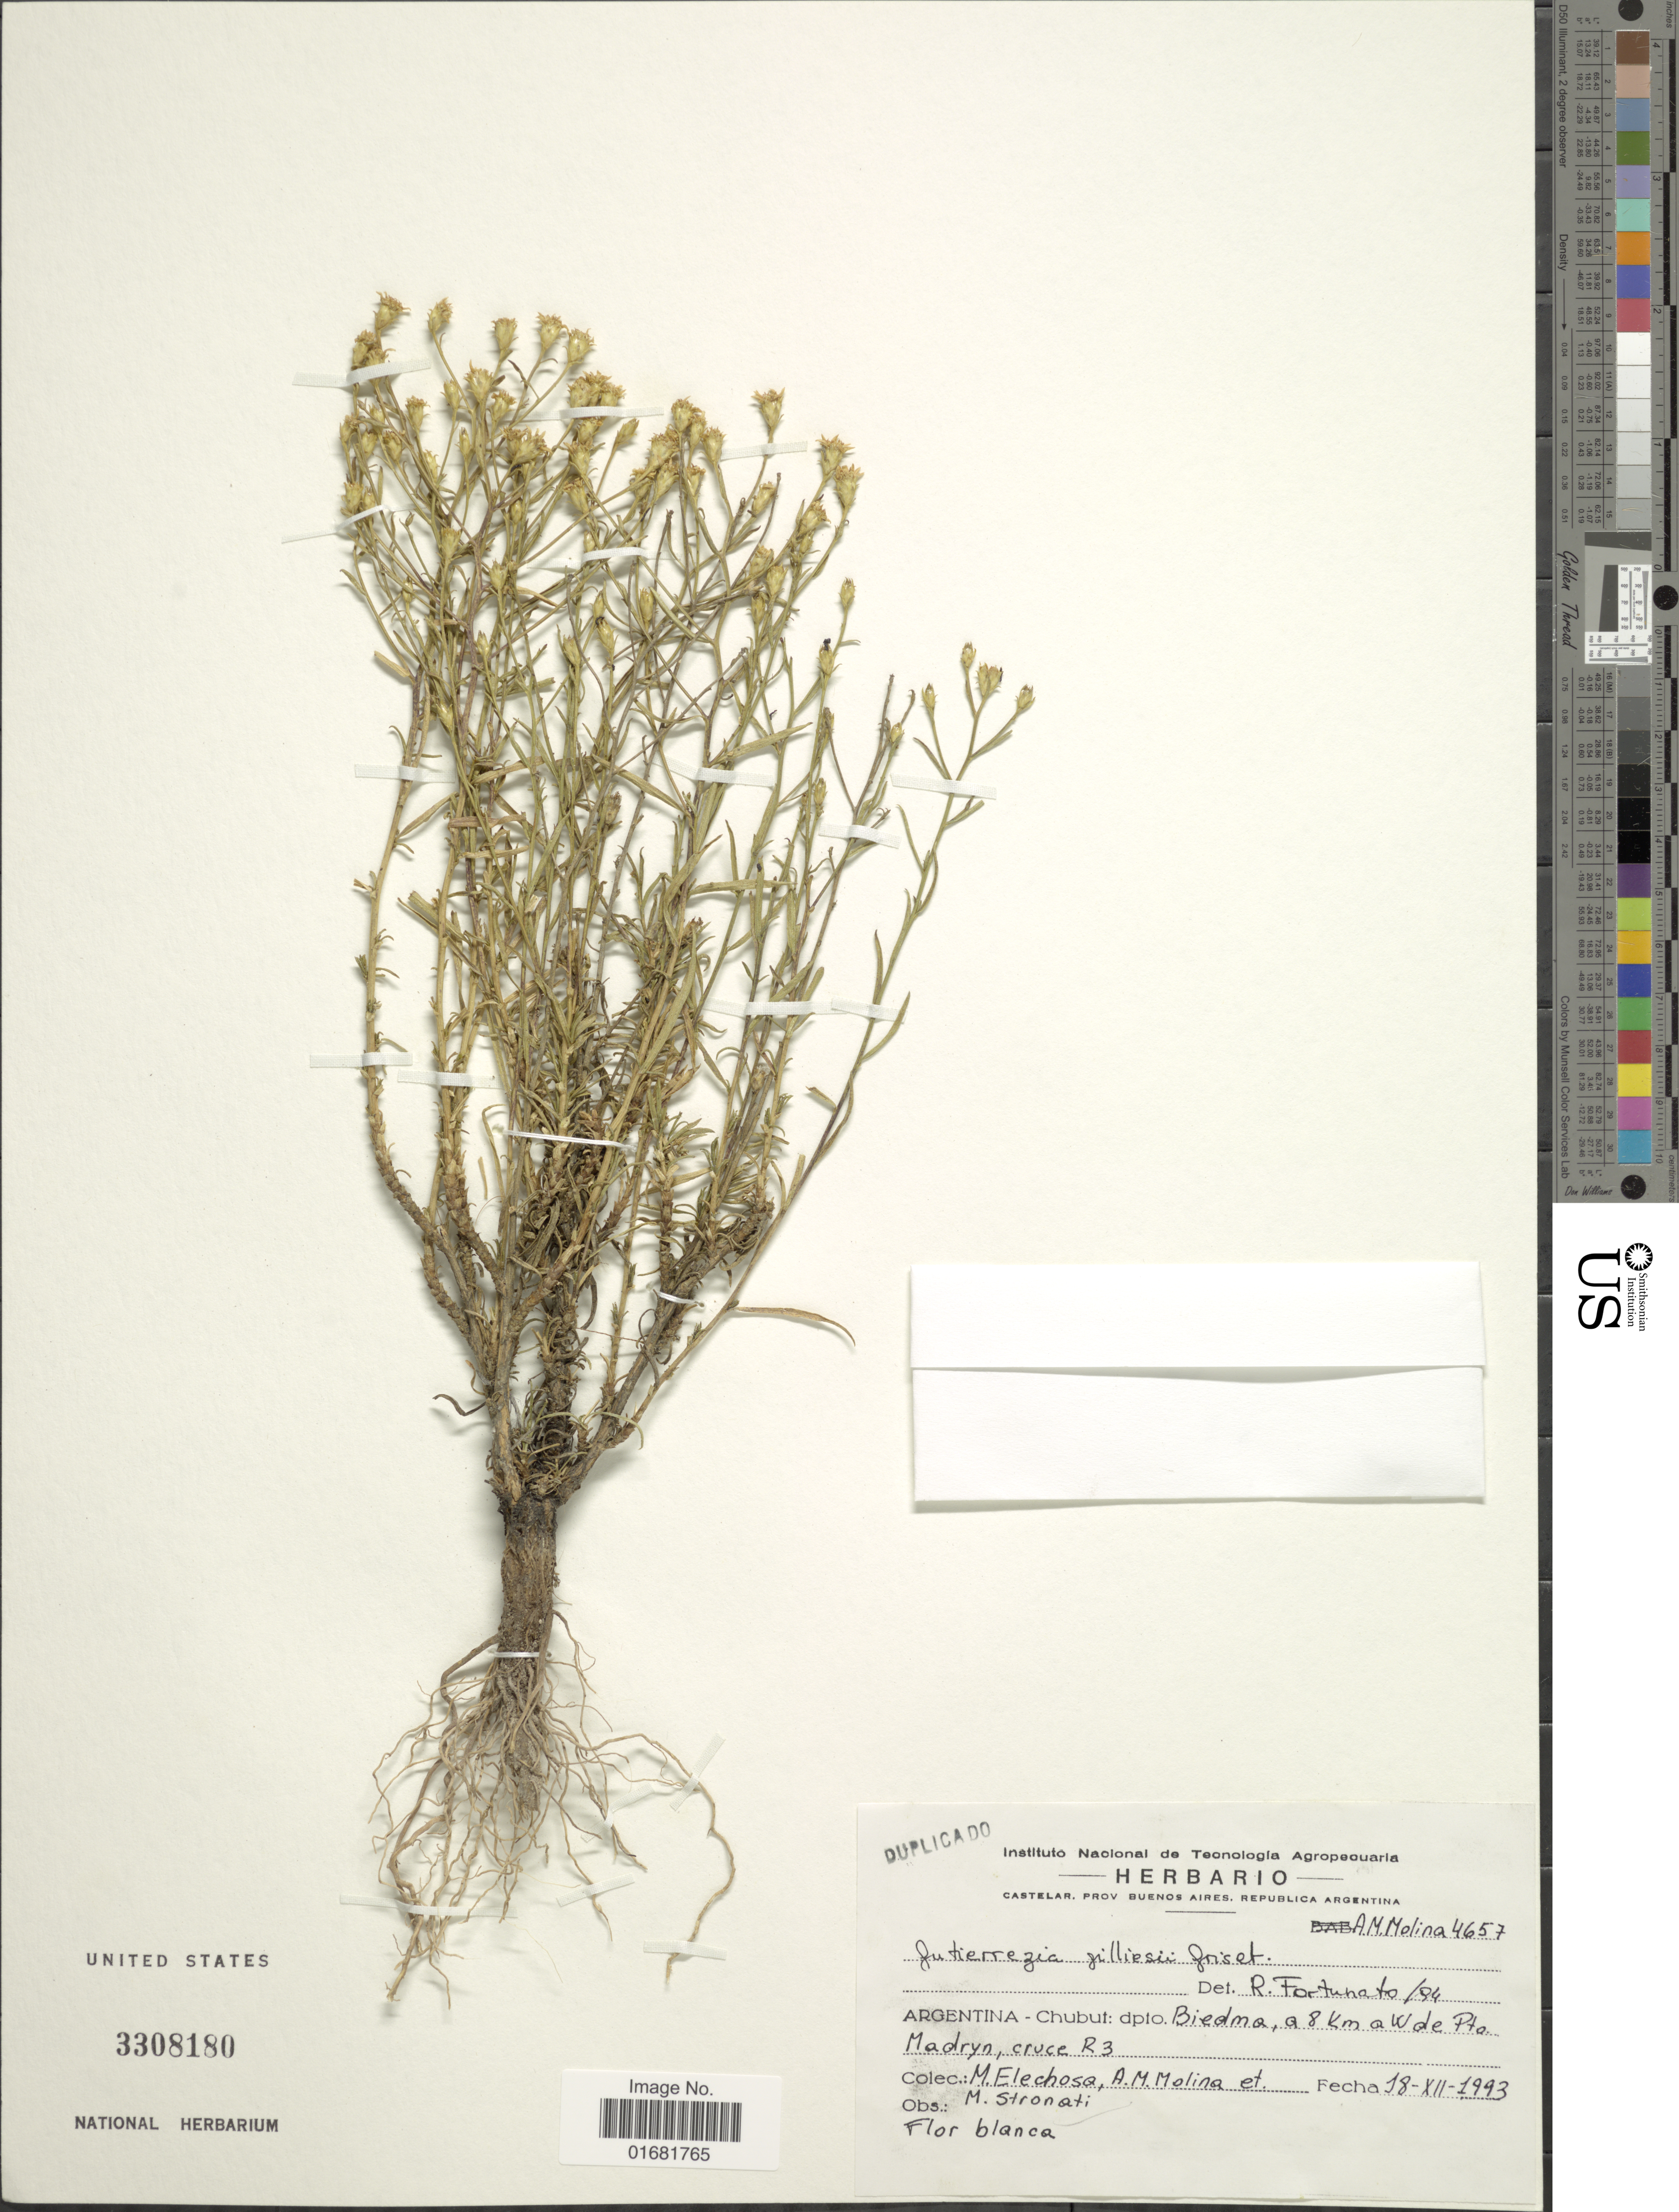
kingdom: Plantae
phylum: Tracheophyta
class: Magnoliopsida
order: Asterales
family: Asteraceae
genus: Gutierrezia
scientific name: Gutierrezia mandonii subsp. gillesii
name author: (Griseb.) Solbrig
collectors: M. Elechosa, A. M. Molina & M. Stronati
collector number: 4657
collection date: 1993-12-18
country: Argentina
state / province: Chubut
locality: Dpto. Biedma, a 8 km a W de Pto. Madryn, cruce R3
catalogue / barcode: US 3308180